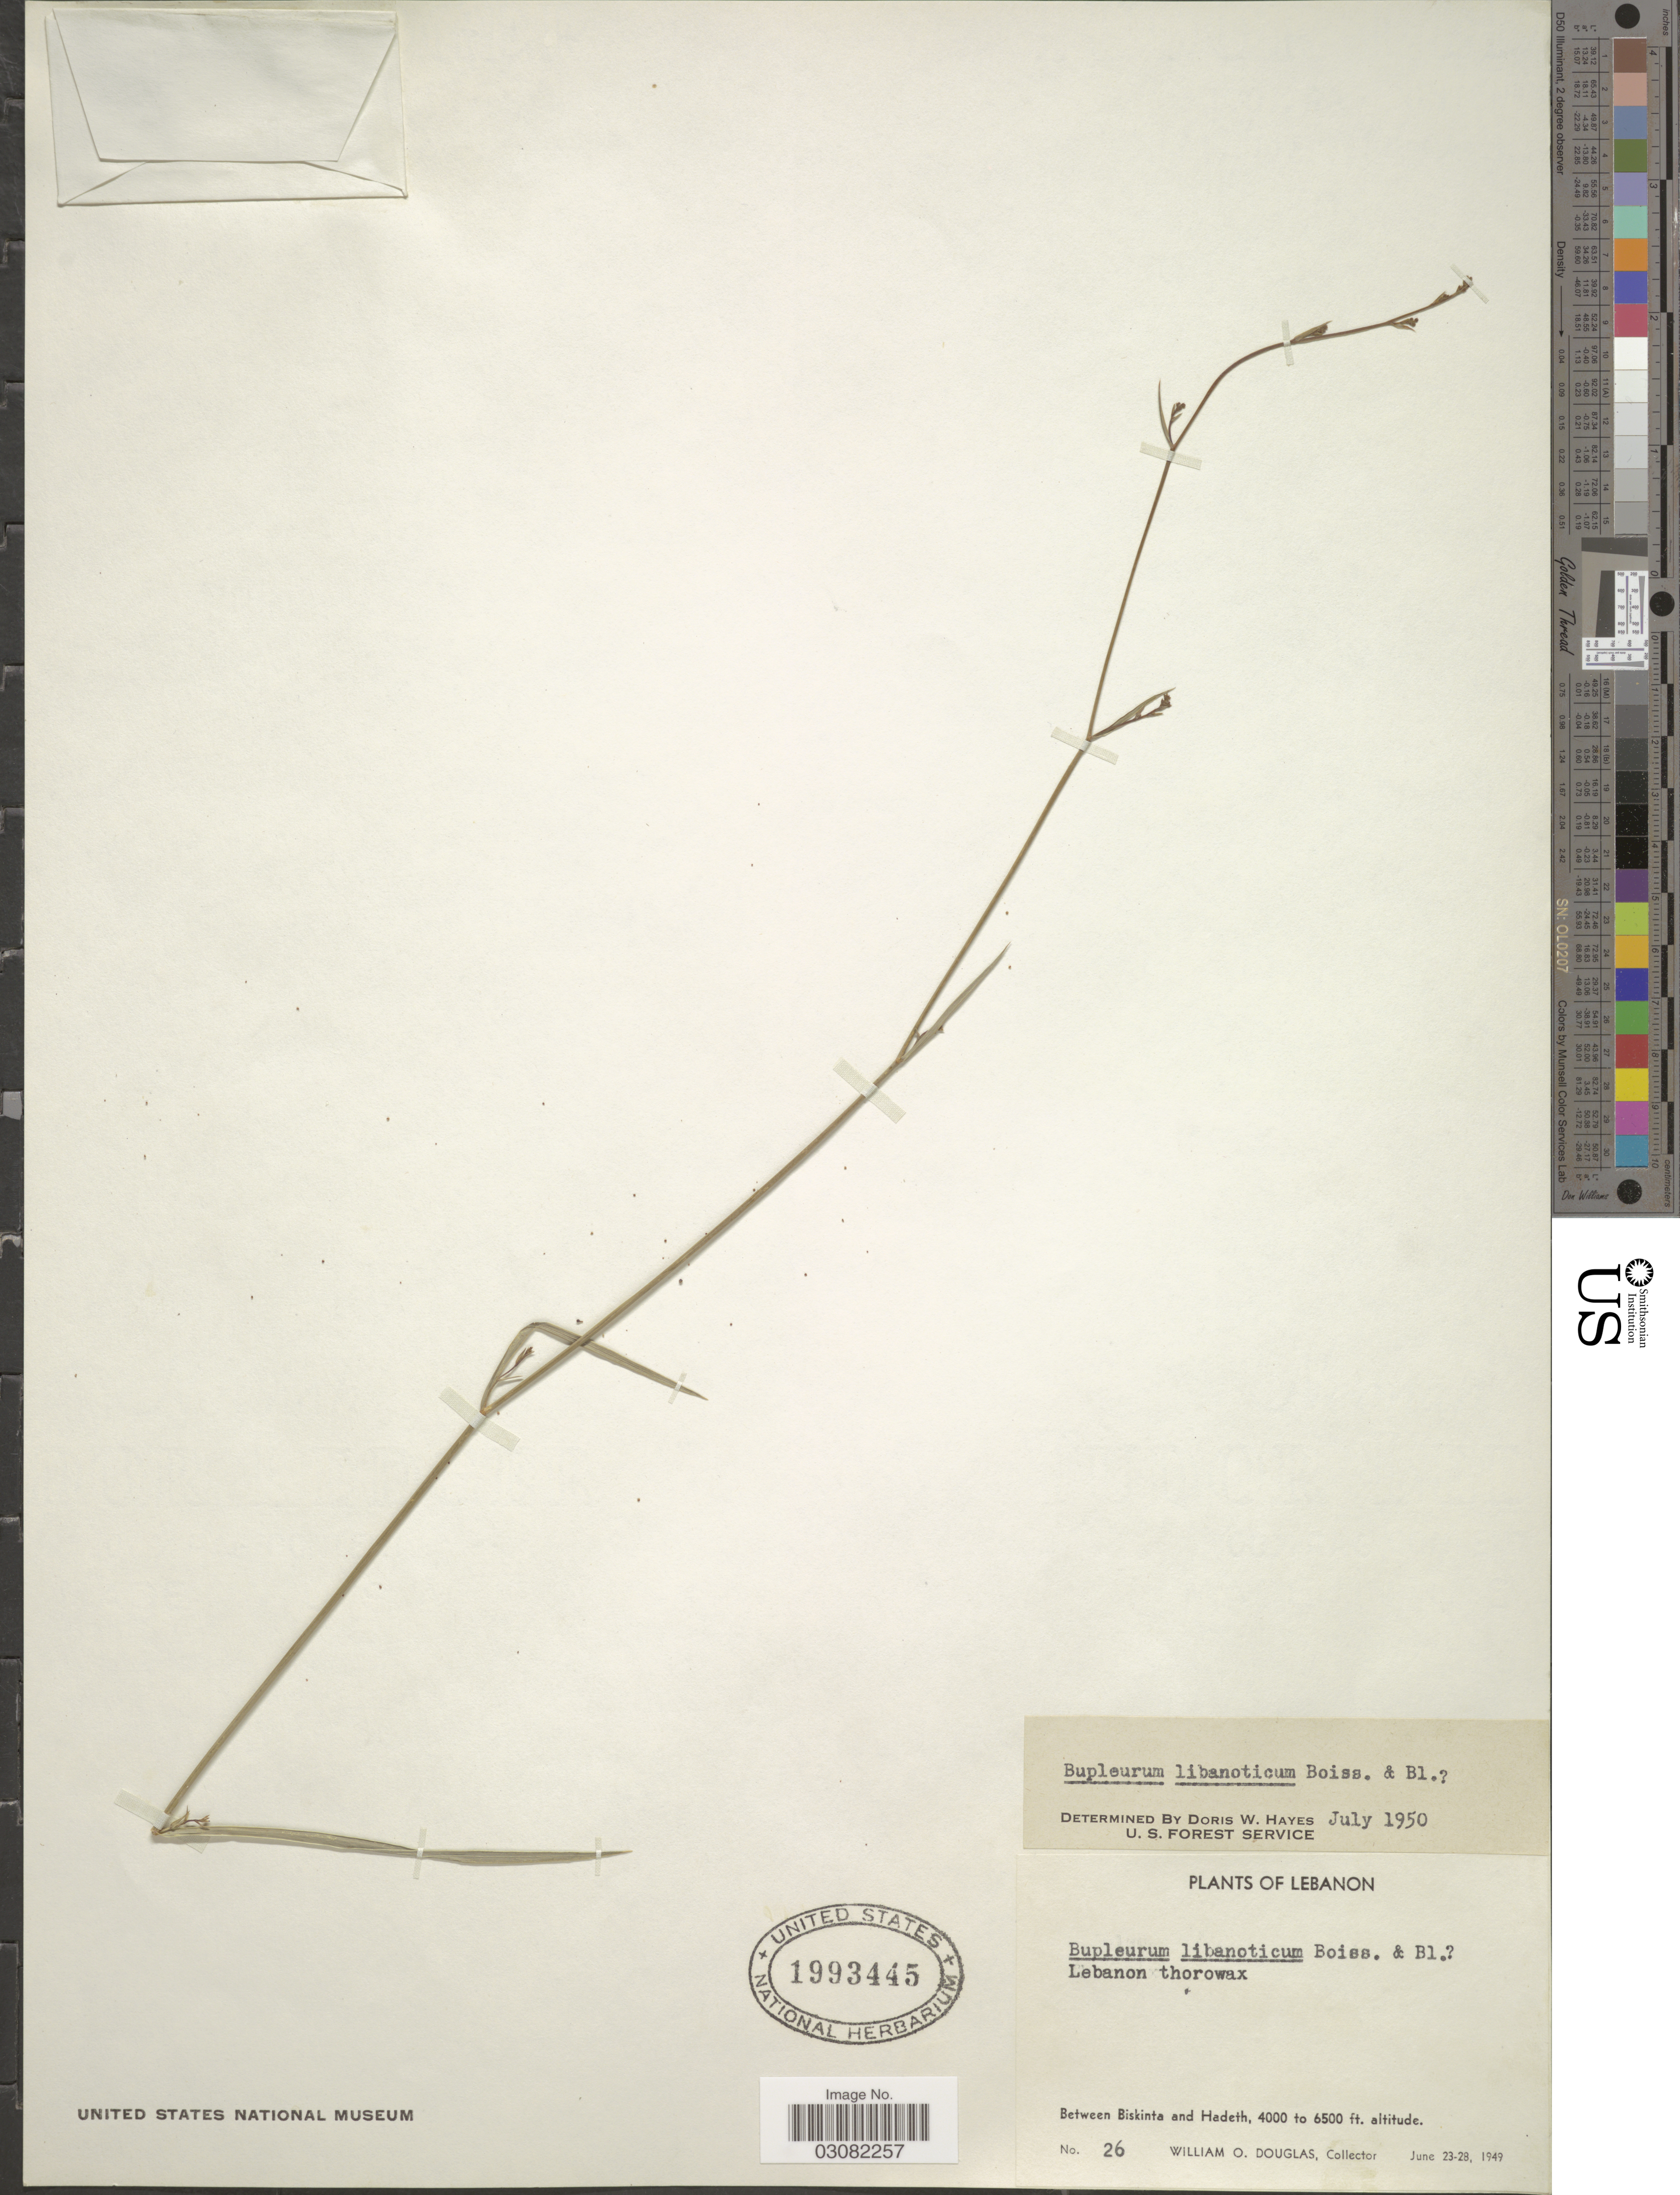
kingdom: Plantae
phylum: Tracheophyta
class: Magnoliopsida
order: Apiales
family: Apiaceae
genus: Bupleurum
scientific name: Bupleurum libanoticum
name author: Boiss. & Blanche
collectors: W. Douglas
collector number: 26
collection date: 1949-06-23/1949-06-28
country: Lebanon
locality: Between Biskinta and Hadeth.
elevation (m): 1219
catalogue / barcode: US 1993445